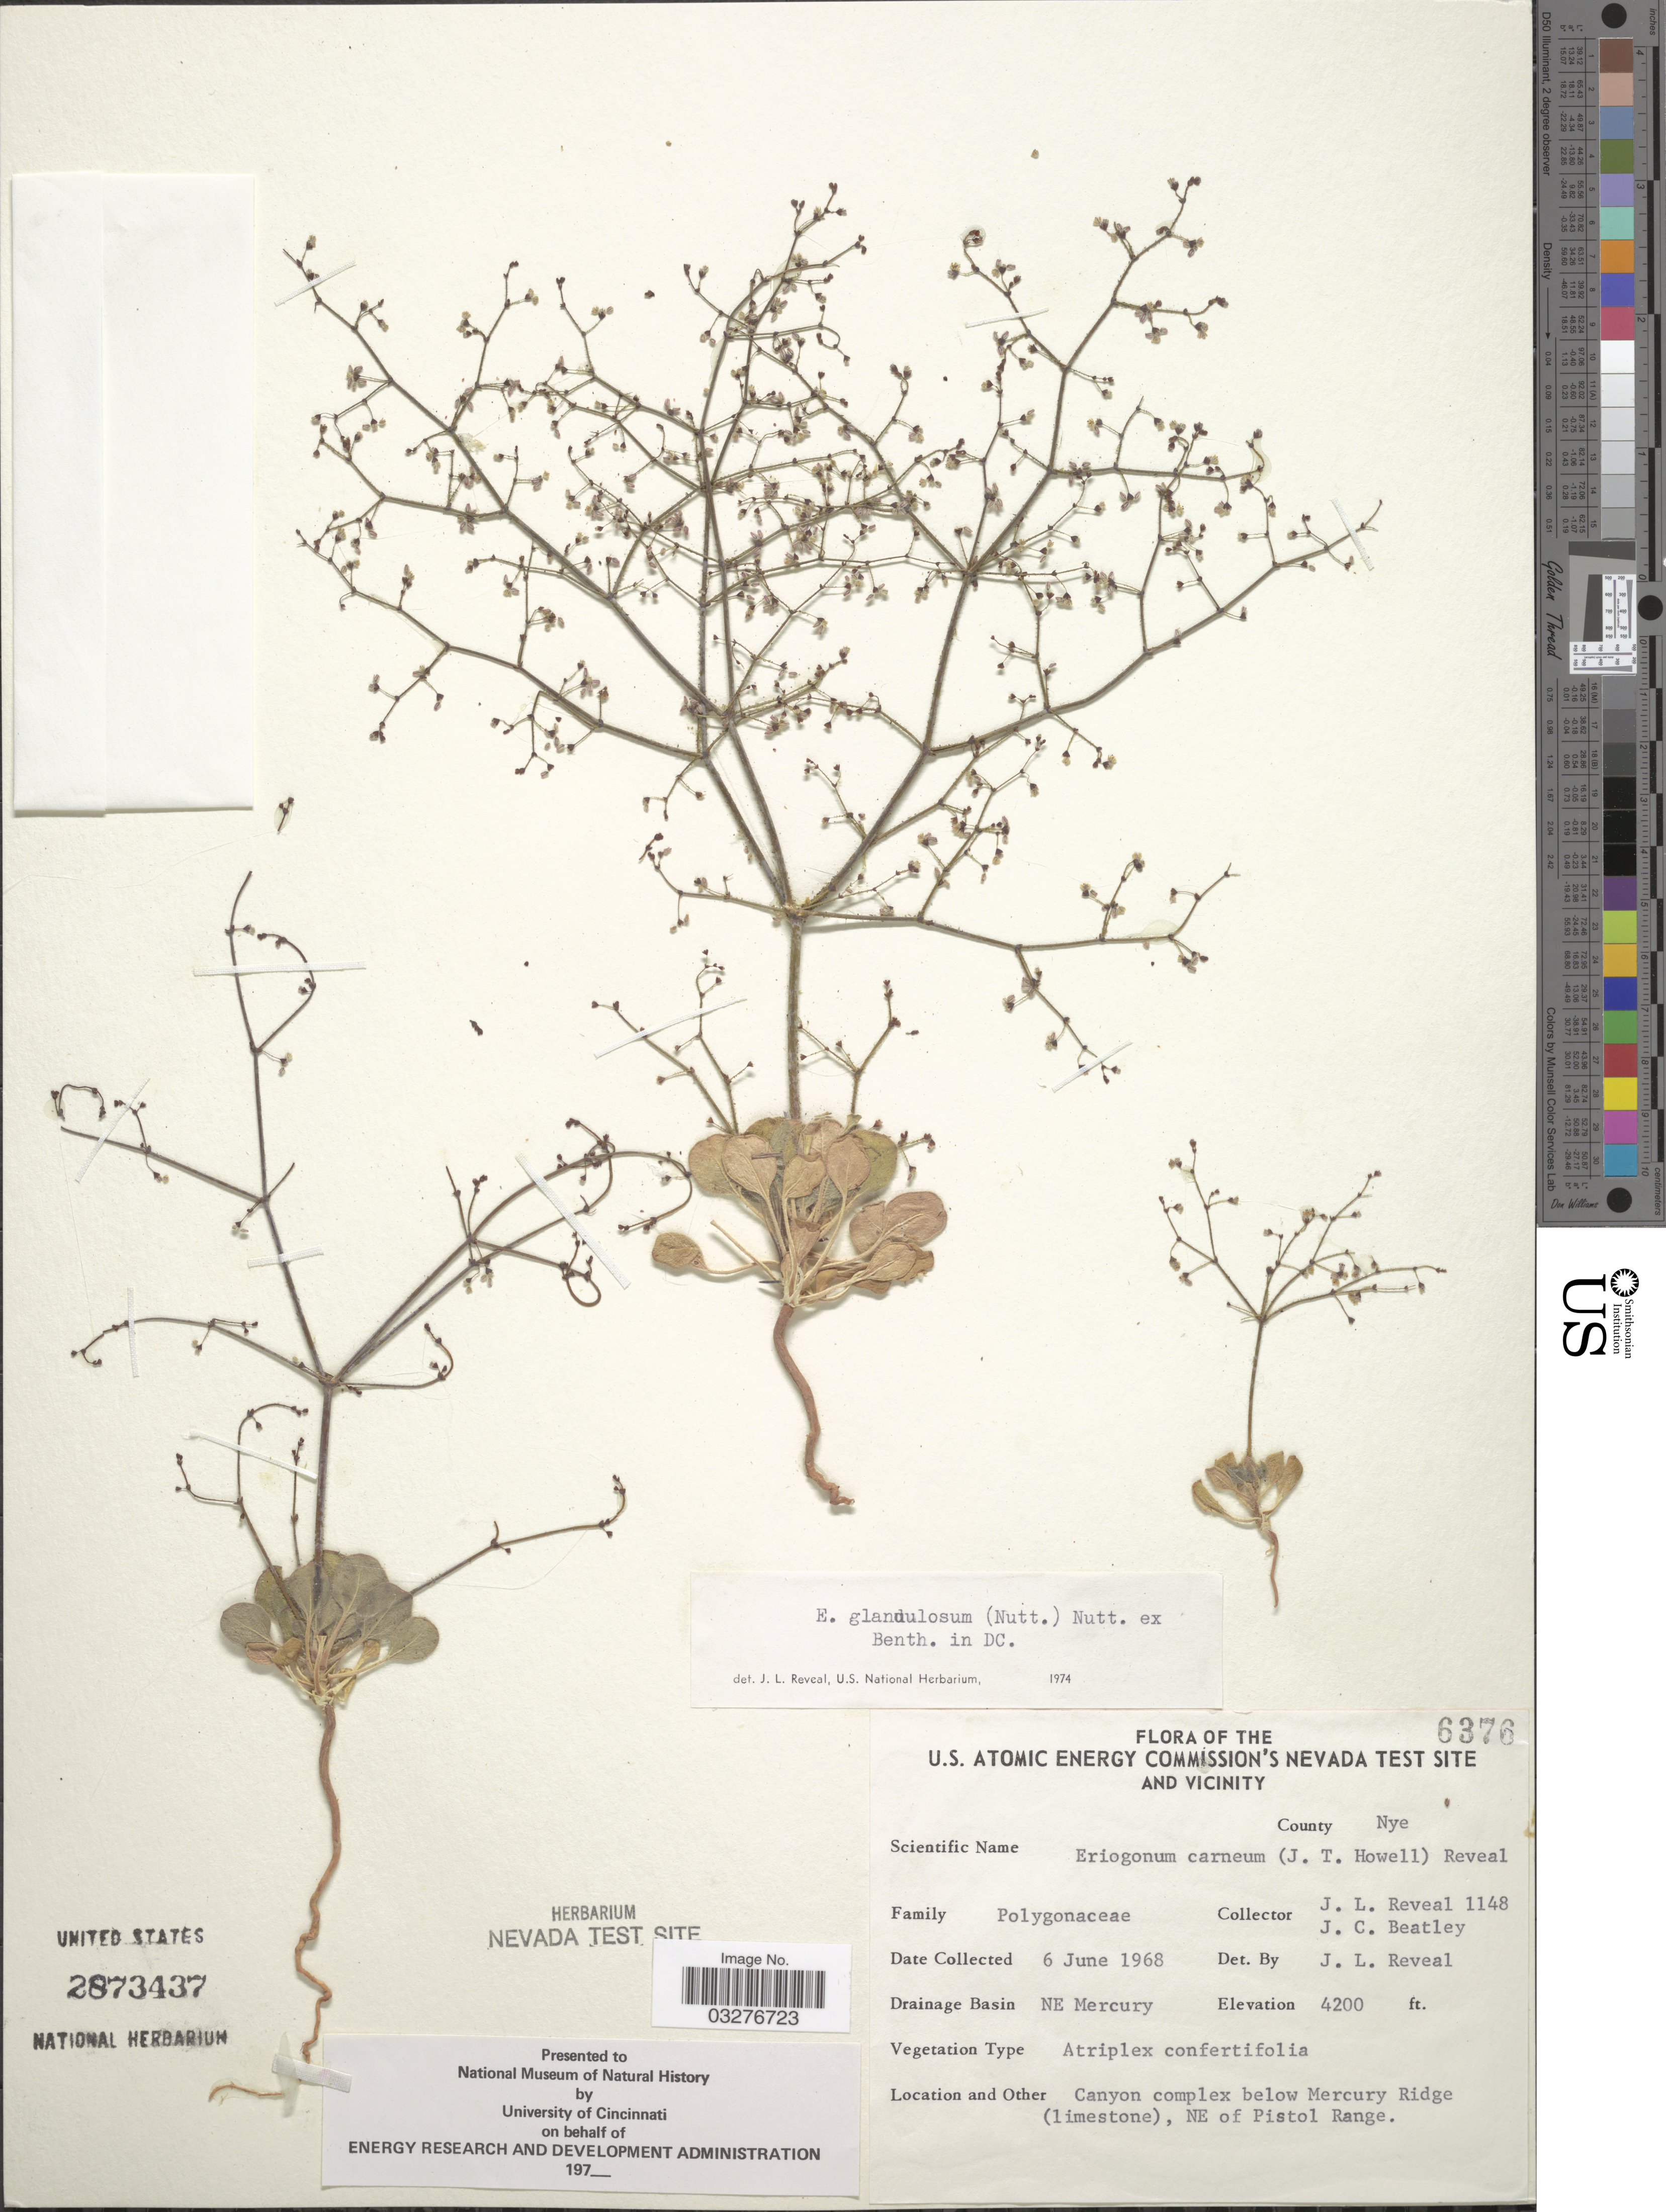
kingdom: Plantae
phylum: Tracheophyta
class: Magnoliopsida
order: Caryophyllales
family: Polygonaceae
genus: Eriogonum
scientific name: Eriogonum glandulosum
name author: (Nutt.) Nutt. ex Benth.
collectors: J. L. Reveal & J. C. Beatley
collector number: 1148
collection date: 1968-06-06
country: United States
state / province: Nevada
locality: U. S. Atomic Energy Commission's Nevada Test Site and Vicinity. County Nye. Drainage Basin NE Mercury. Canyon complex below Mercury Ridge, NE of Pistol Range.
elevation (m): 1280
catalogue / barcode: US 2873437